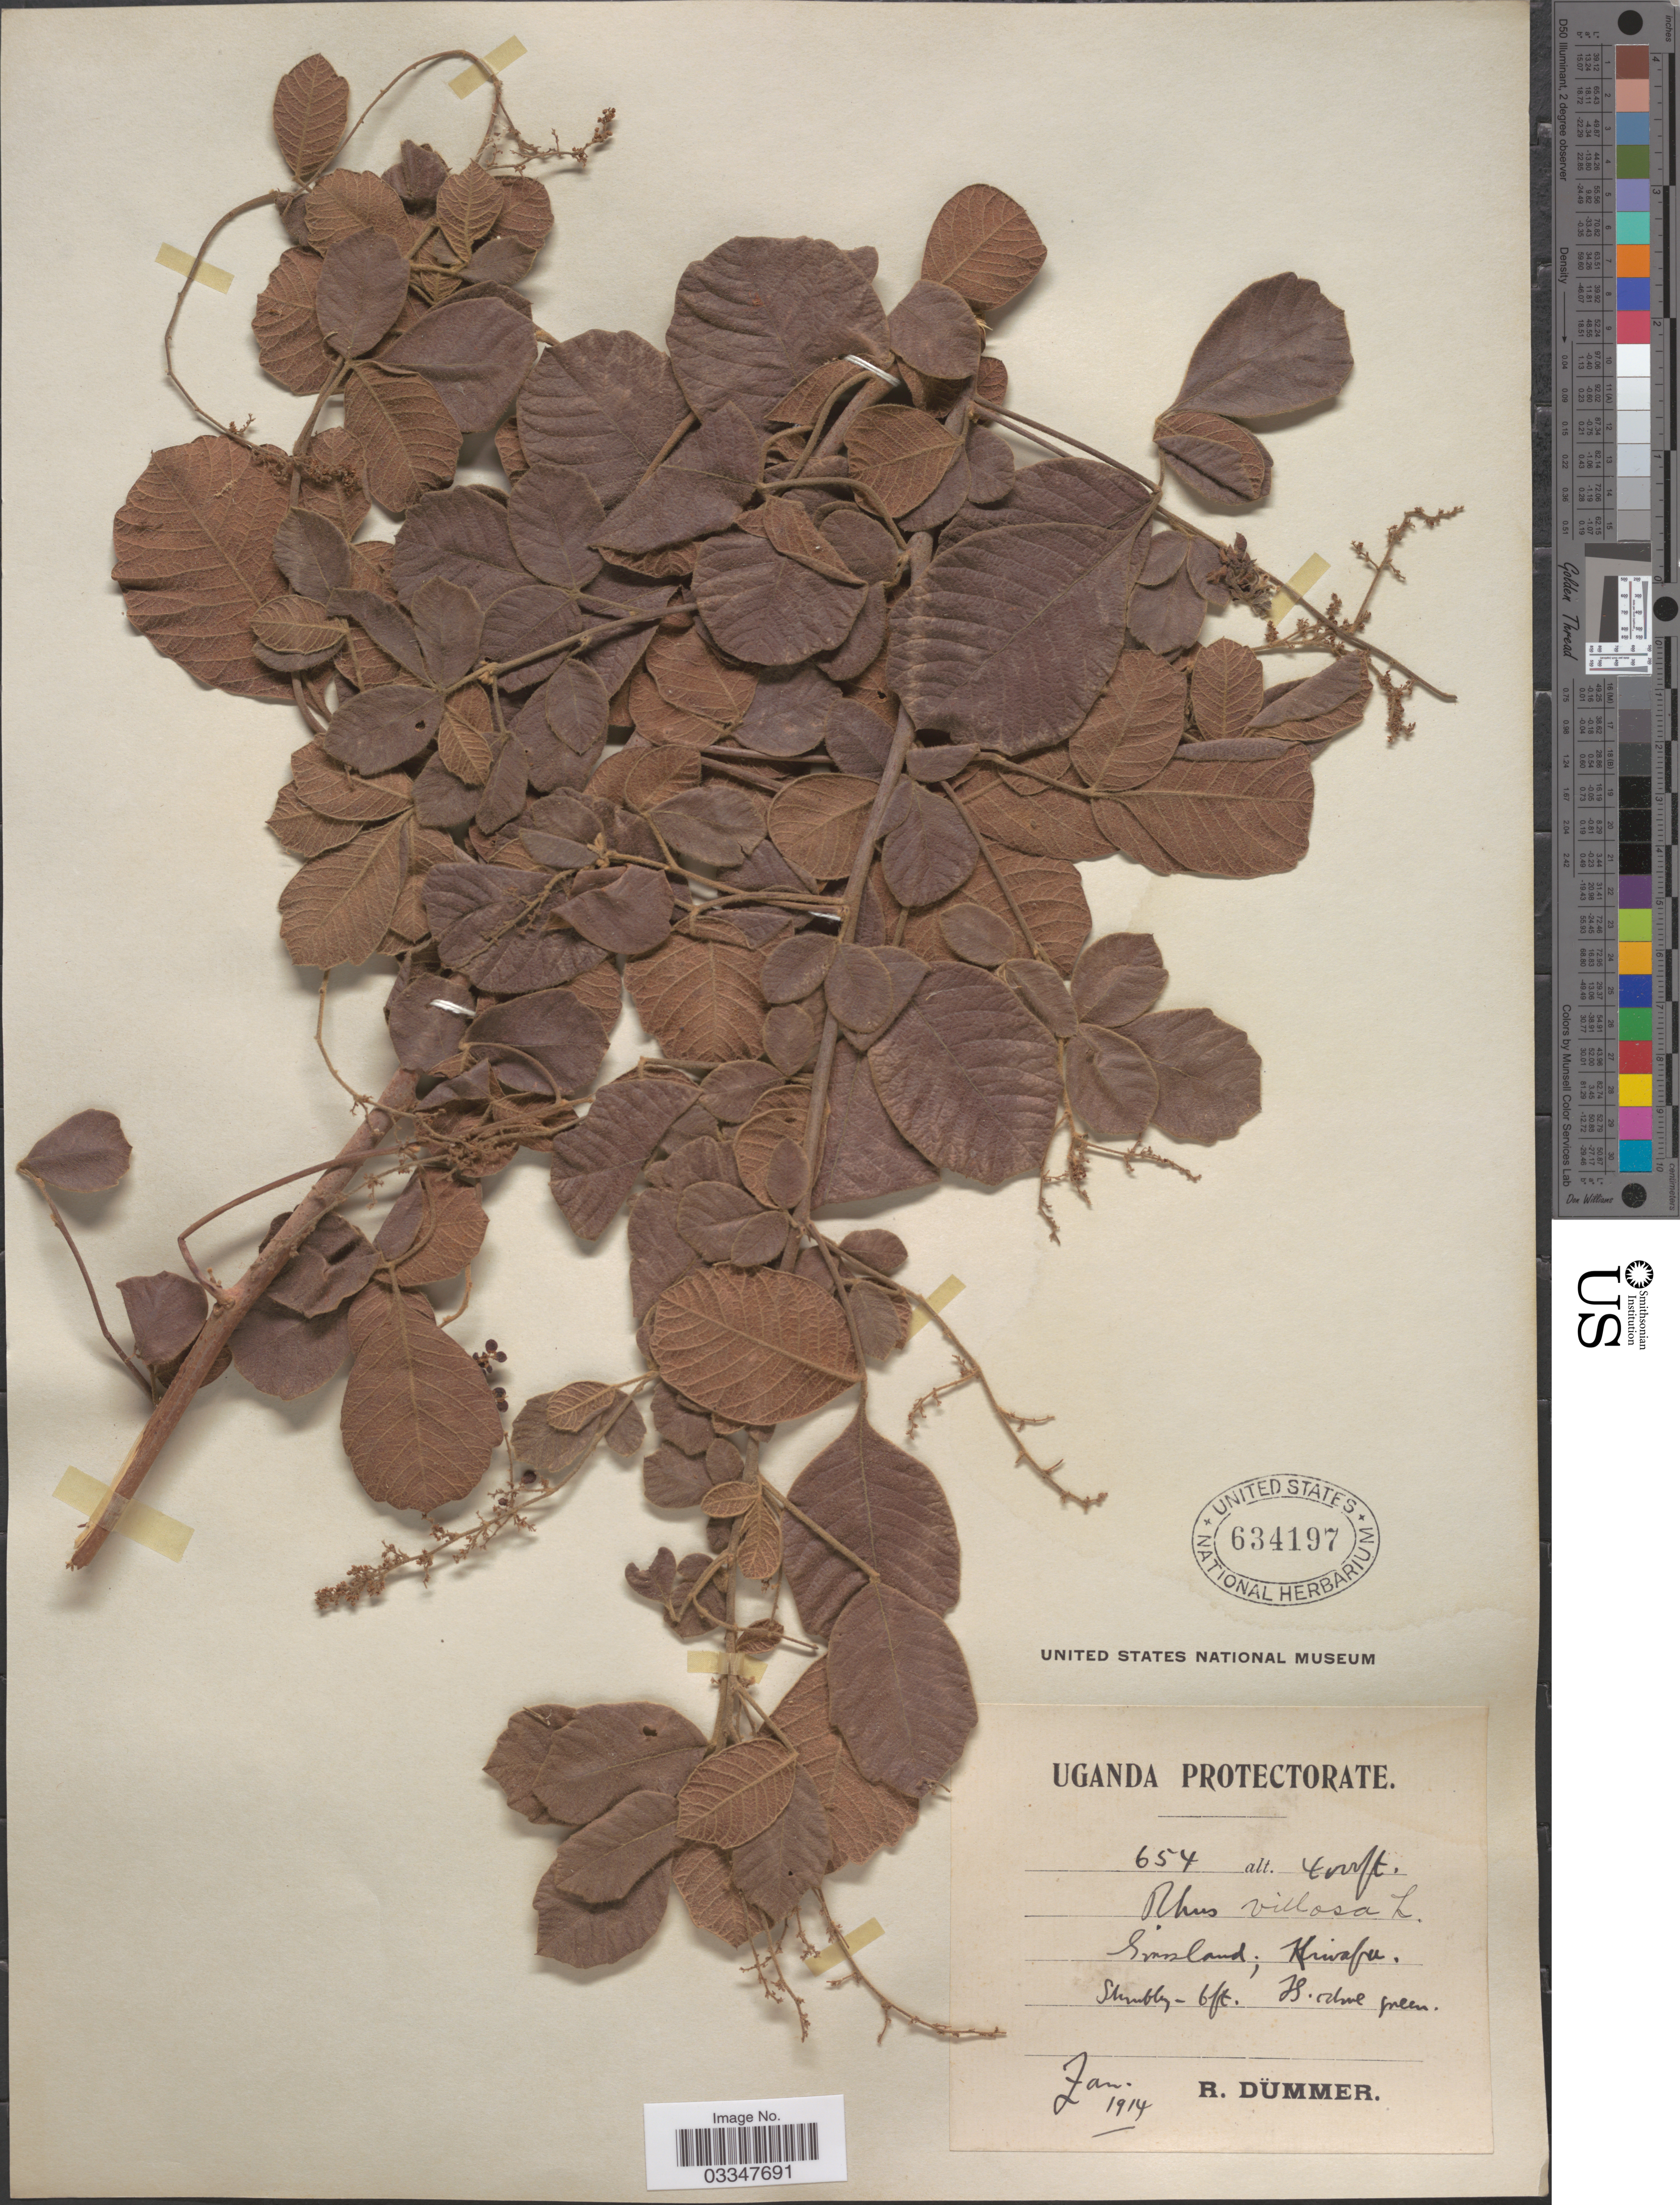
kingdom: Plantae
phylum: Tracheophyta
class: Magnoliopsida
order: Sapindales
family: Anacardiaceae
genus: Rhus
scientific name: Rhus villosa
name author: L. f.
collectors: R. A. Dümmer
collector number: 654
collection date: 1914-01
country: Uganda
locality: Uganda Protectorate. Grassland, Kiwafu.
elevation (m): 1219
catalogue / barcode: US 634197